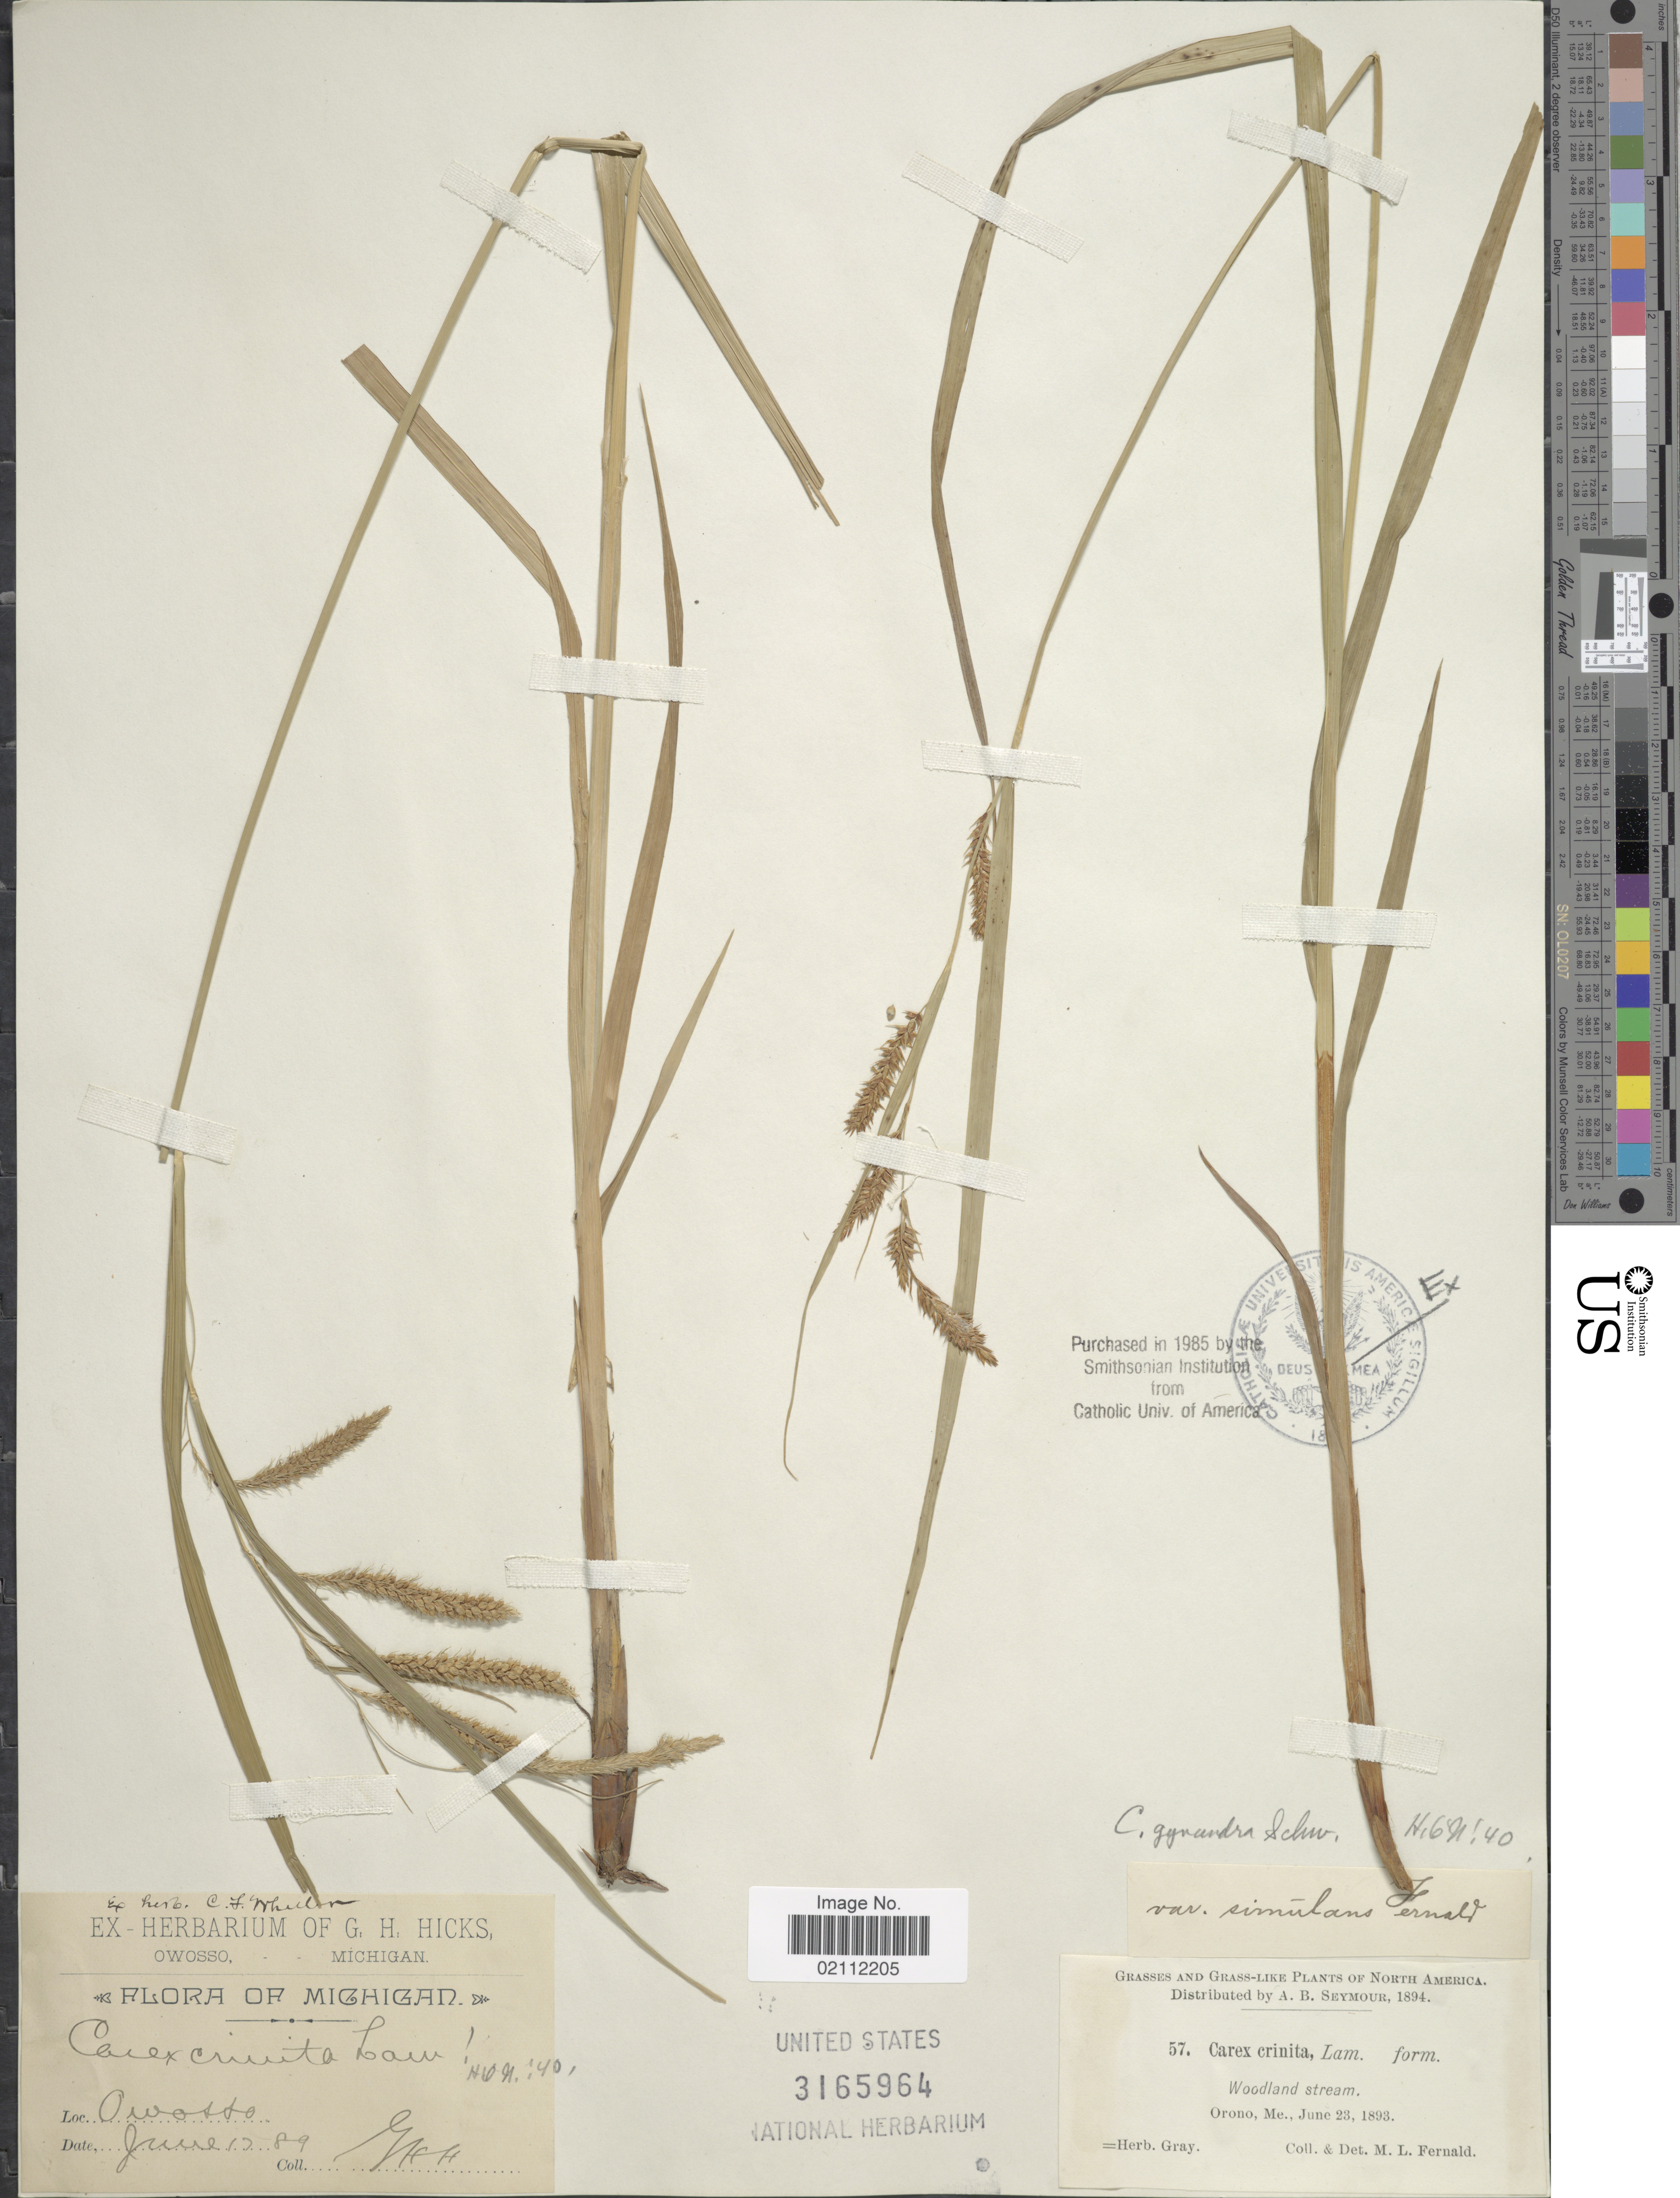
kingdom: Plantae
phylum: Tracheophyta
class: Liliopsida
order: Poales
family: Cyperaceae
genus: Carex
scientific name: Carex gynandra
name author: Schwein.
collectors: M. L. Fernald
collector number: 57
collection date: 1893-06-23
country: United States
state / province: Maine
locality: Orono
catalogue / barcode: US 3165964